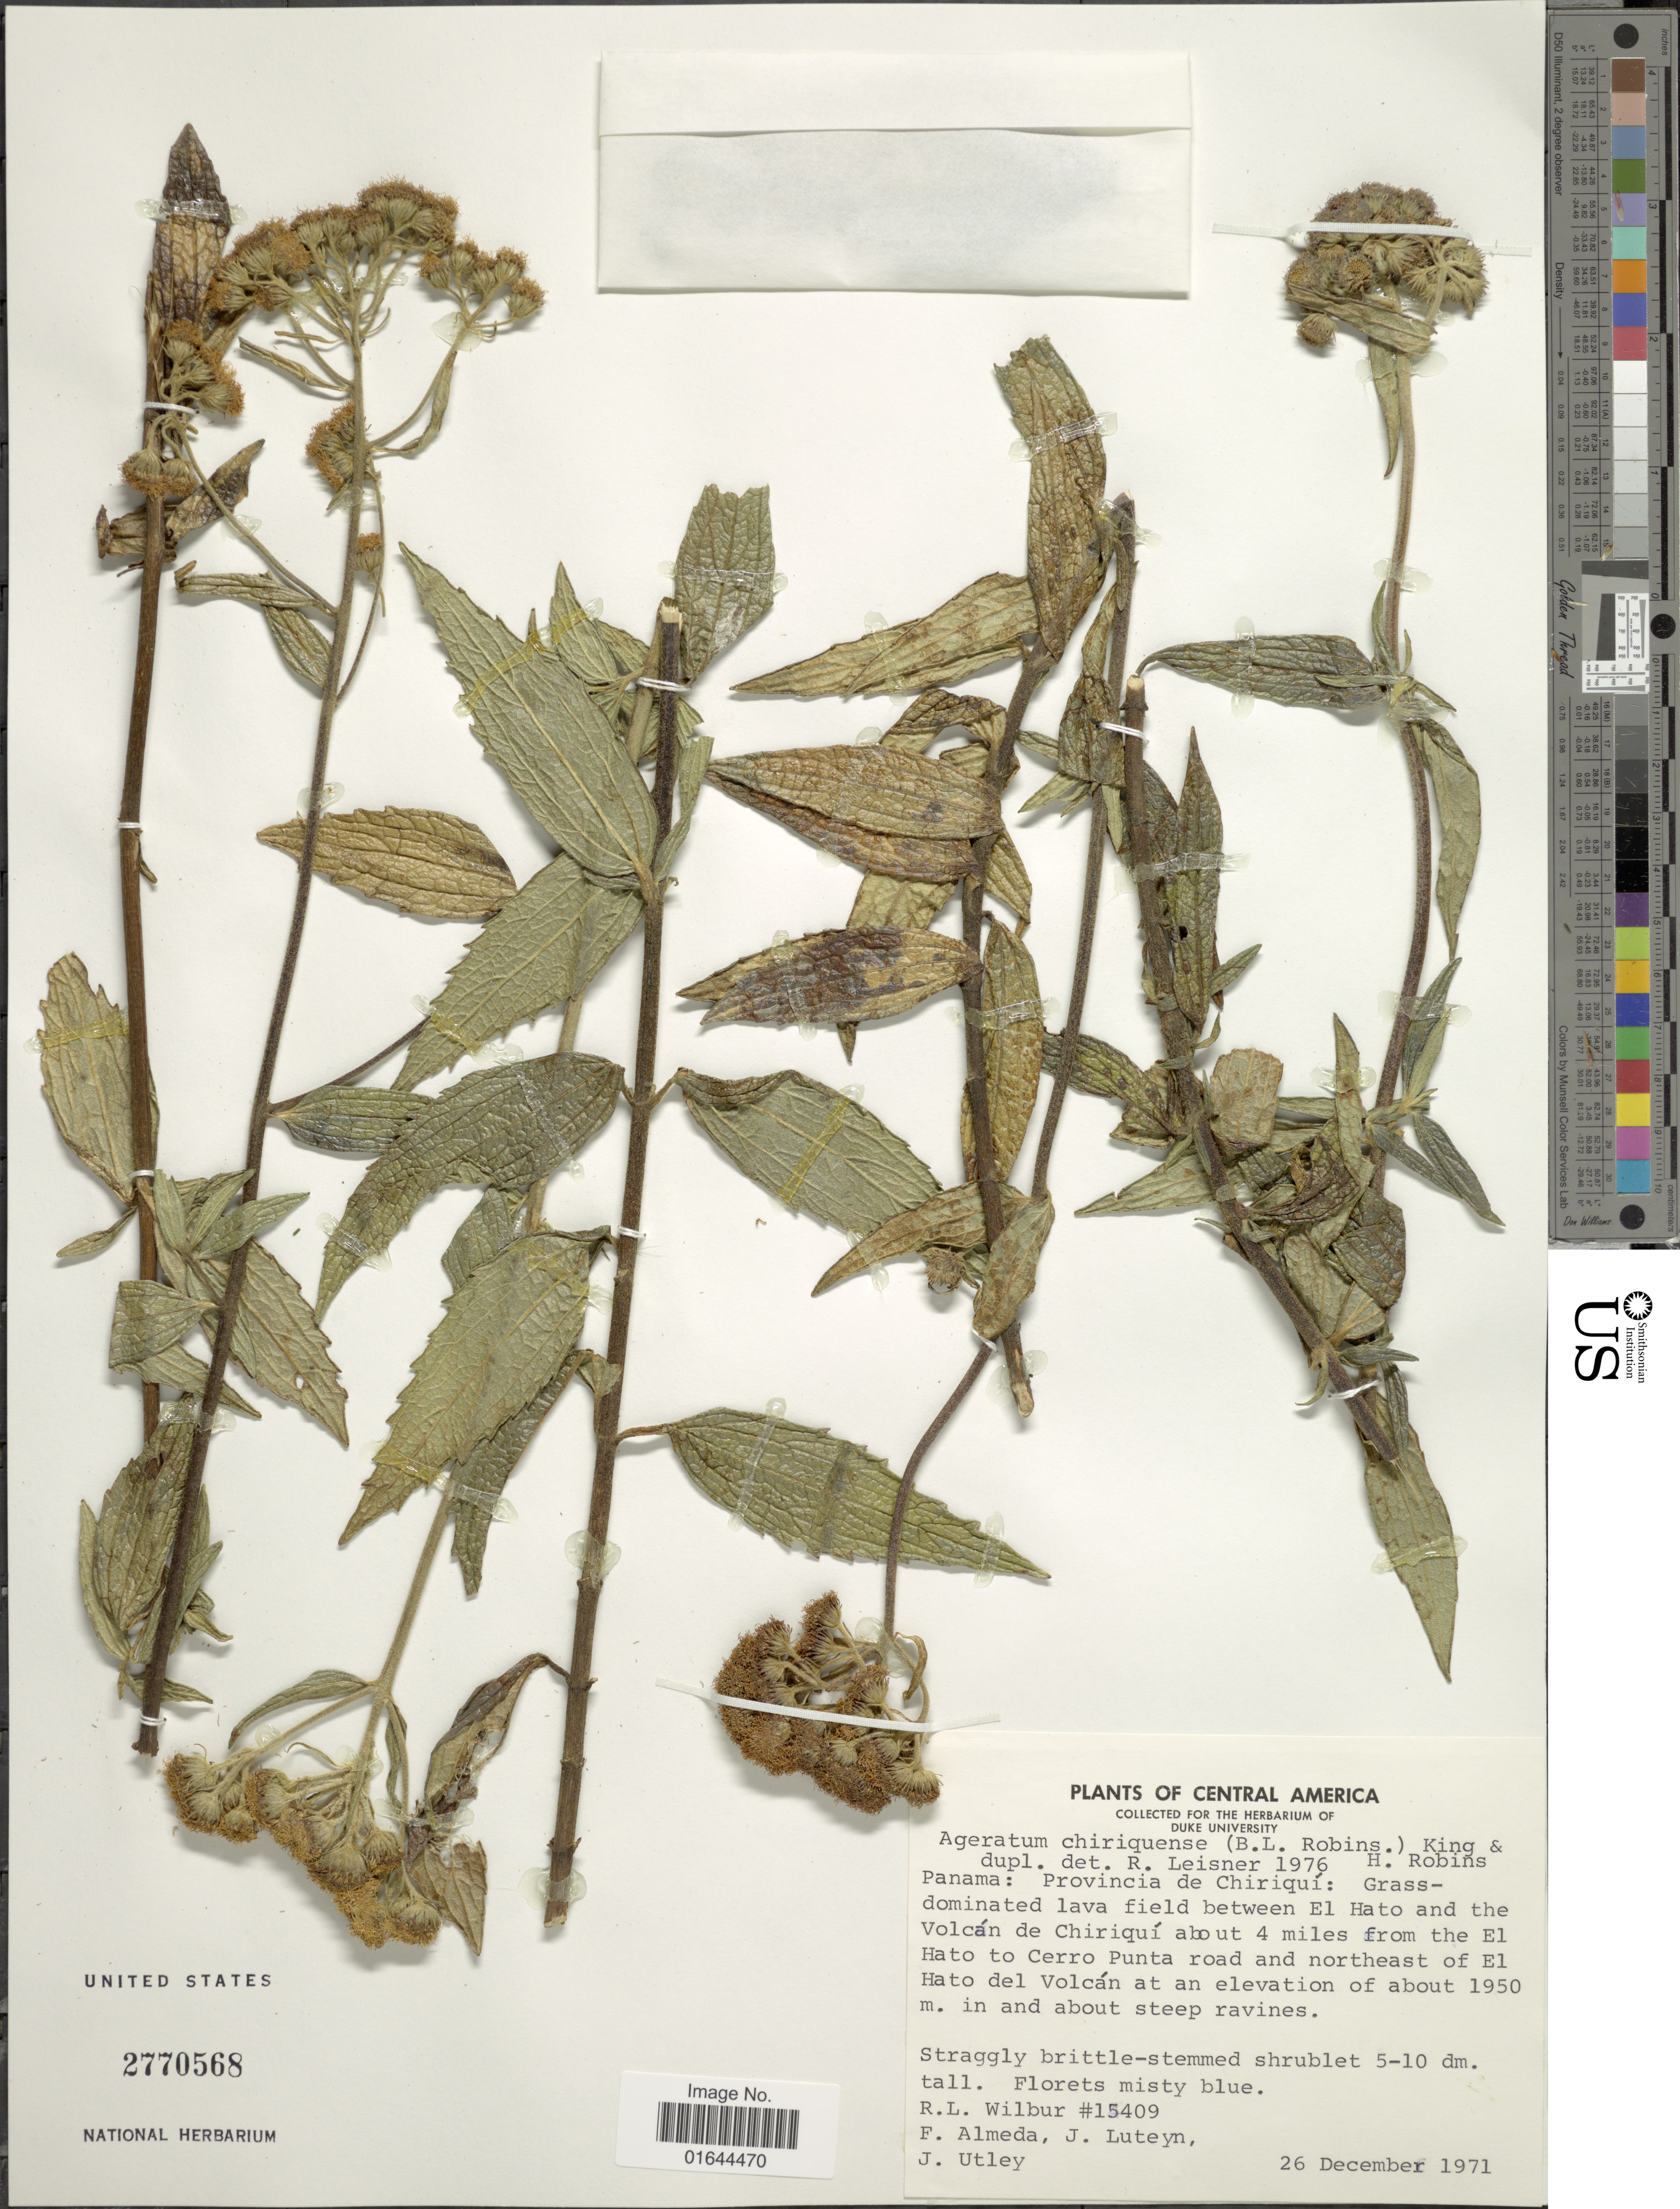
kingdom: Plantae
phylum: Tracheophyta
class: Magnoliopsida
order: Asterales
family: Asteraceae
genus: Ageratum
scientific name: Ageratum chiriquense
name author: (B.L. Rob.) R.M. King & H. Rob.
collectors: R. L. Wilbur, F. Almeda, J. L. Luteyn & J. Utley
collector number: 15409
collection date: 1971-12-26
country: Panama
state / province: Chiriqui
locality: Panama: Provincia de Chiriqui, Grass-dominated lava field between El Hato and the Volcan de Chiriqui about 4 miles from the El Hato to Cerro Punta road and northeast of El Hato del Volcan.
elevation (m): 1950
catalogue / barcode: US 2770568